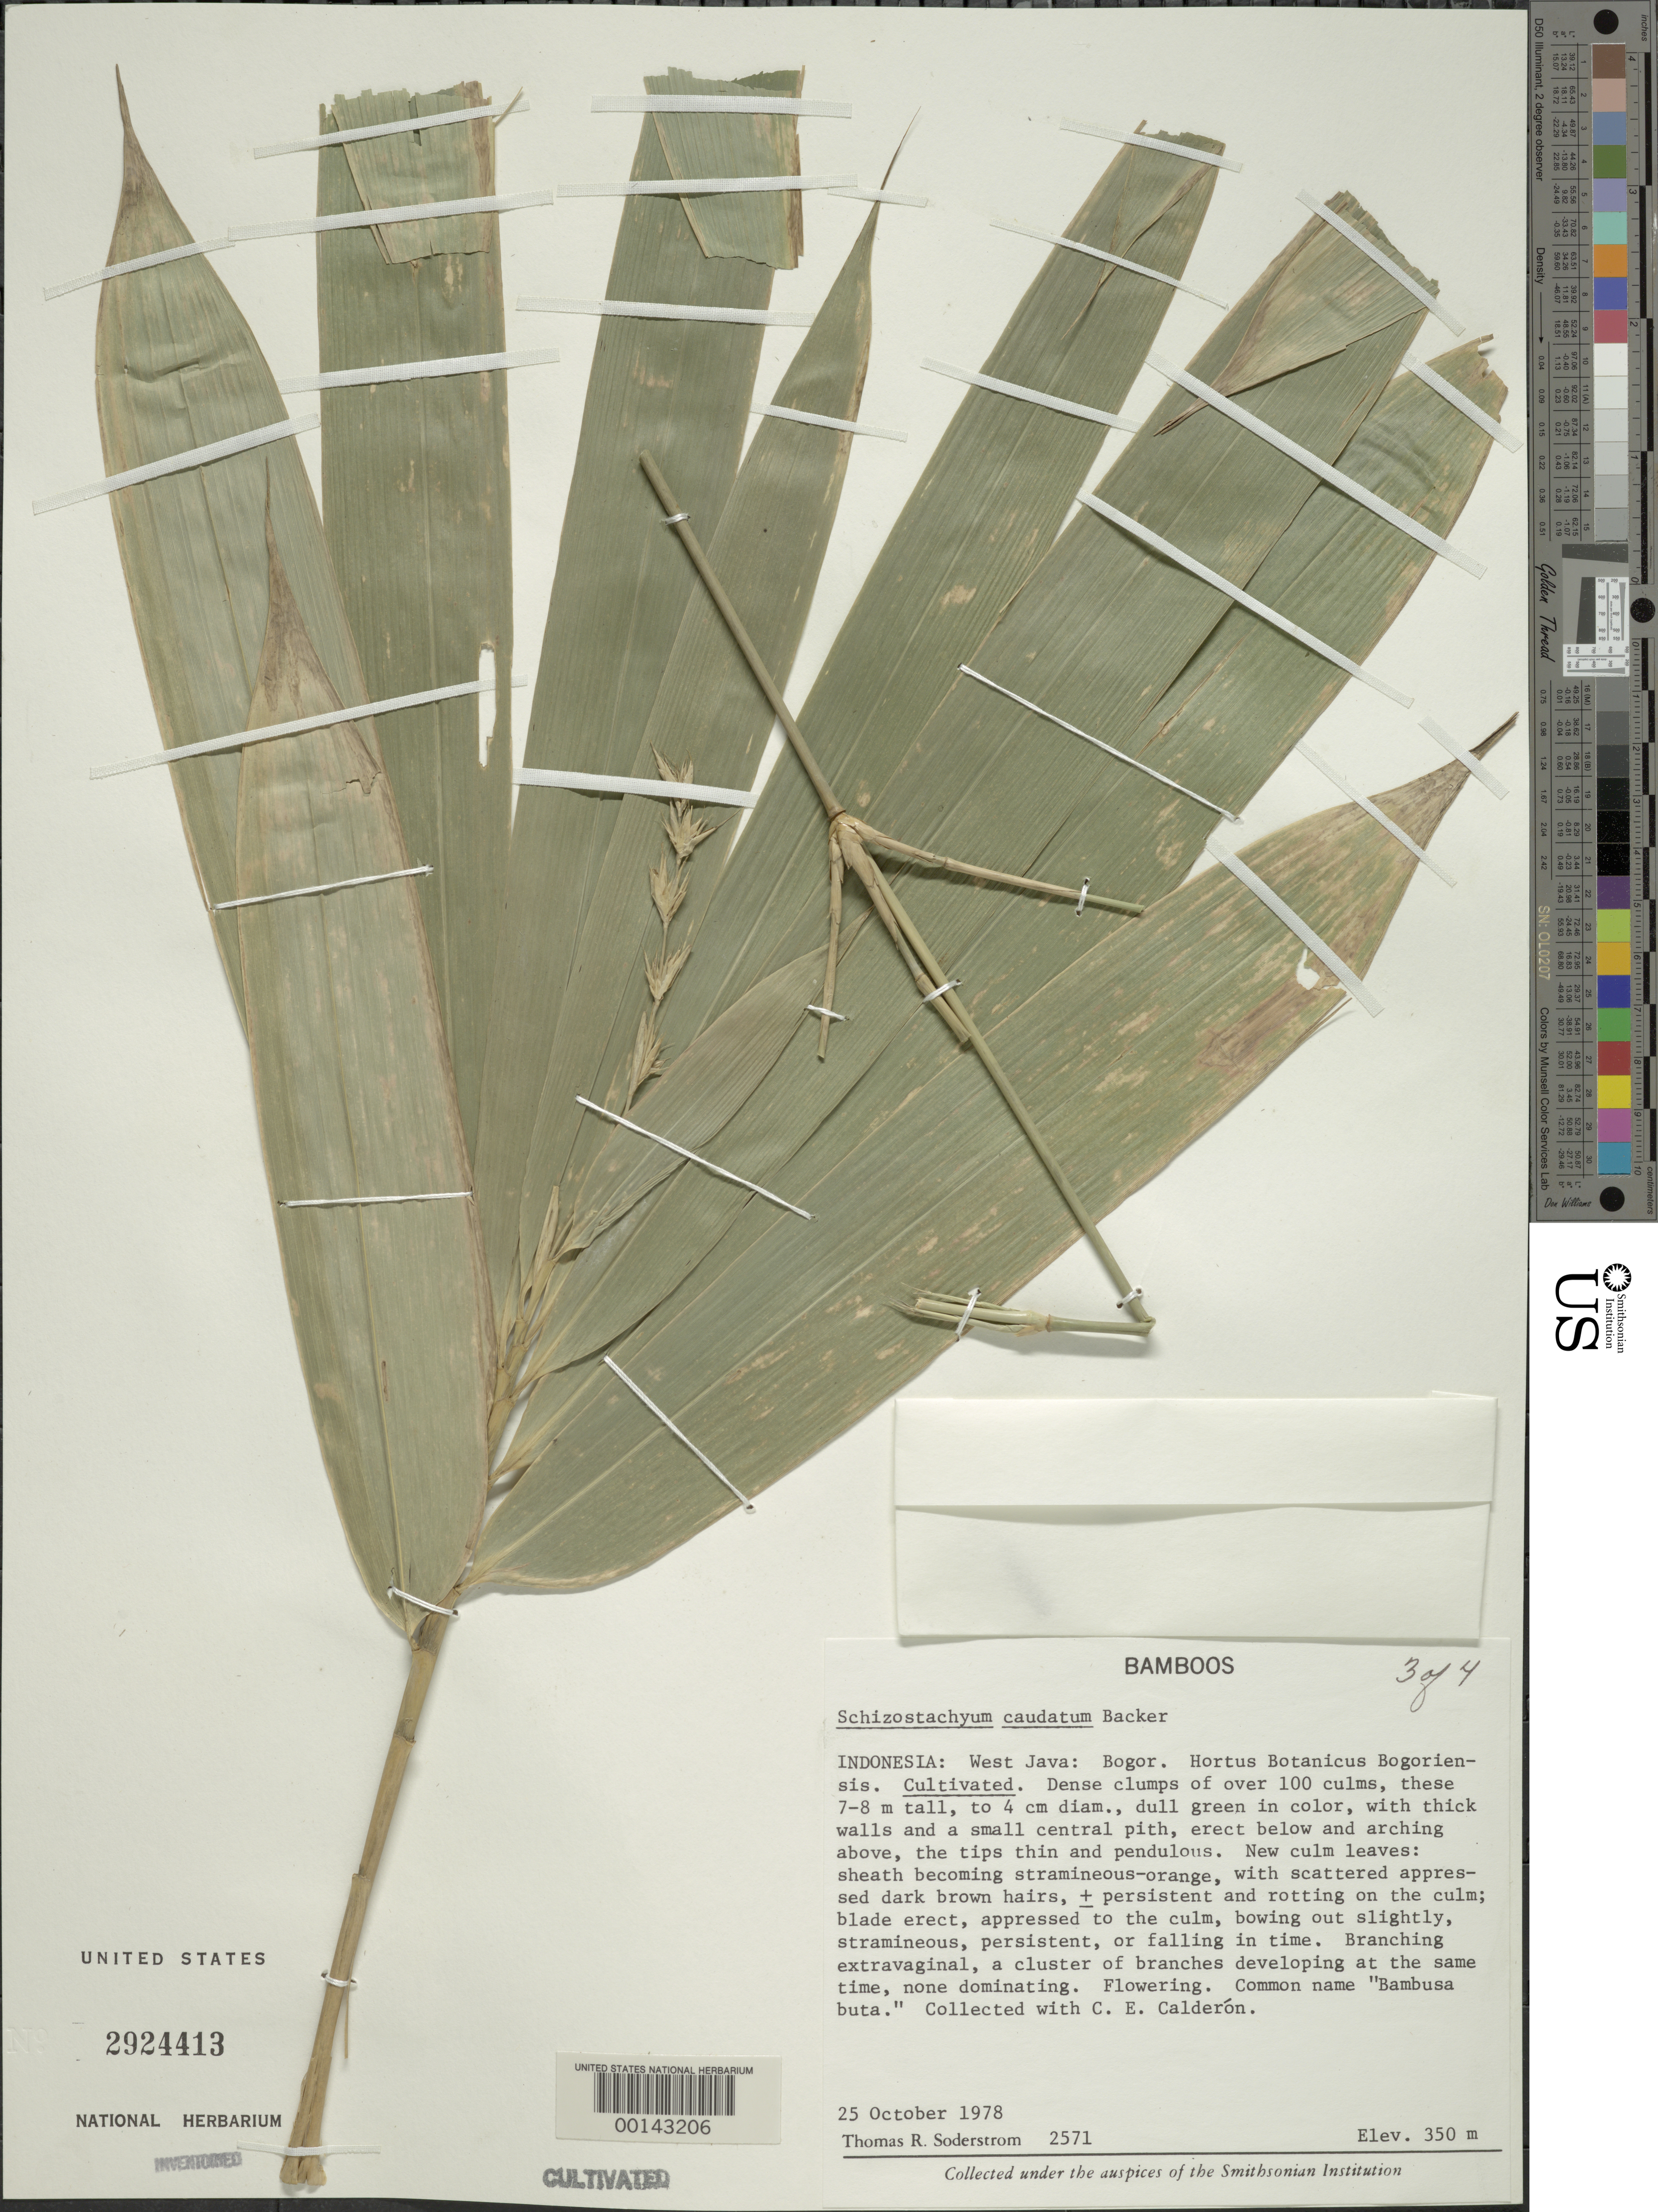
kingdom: Plantae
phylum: Tracheophyta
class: Liliopsida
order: Poales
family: Poaceae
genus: Schizostachyum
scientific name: Schizostachyum caudatum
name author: Backer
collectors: T. R. Soderstrom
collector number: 2571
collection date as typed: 25 Oct 1978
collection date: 1978-10-25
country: Indonesia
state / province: Java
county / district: Jawa Barat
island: Java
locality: Bogor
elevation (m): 350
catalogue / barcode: US 2924413